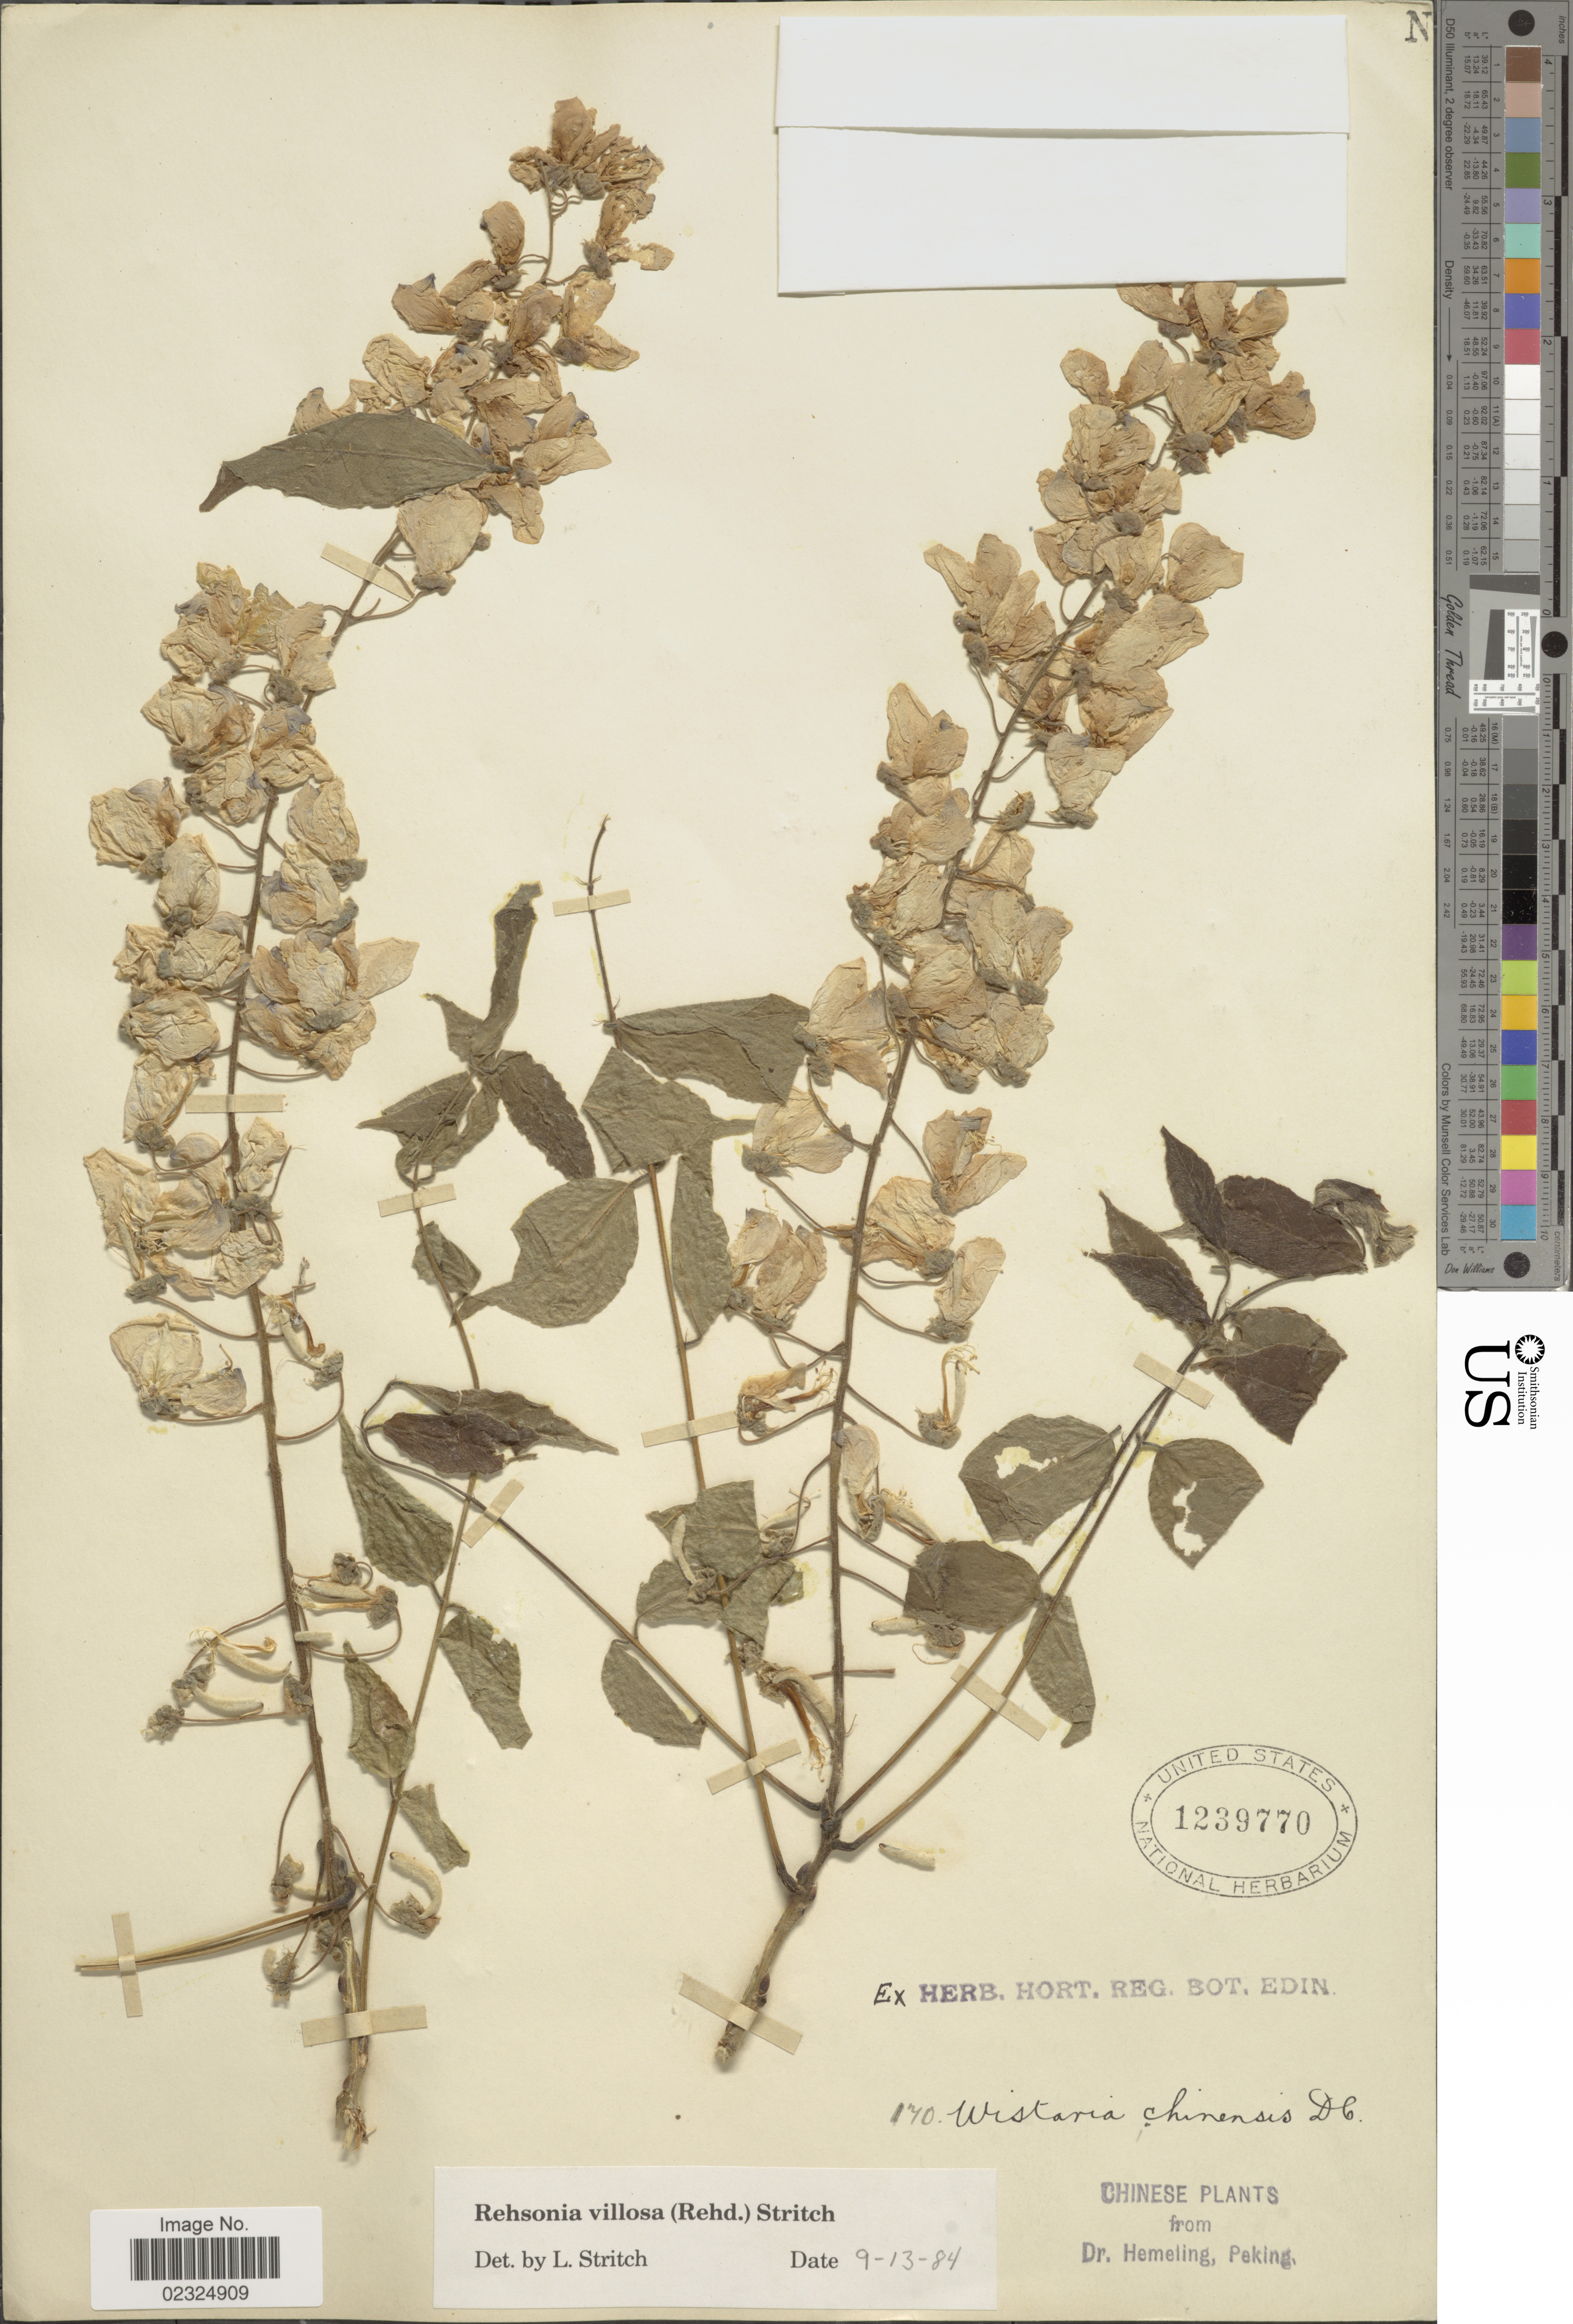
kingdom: Plantae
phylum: Tracheophyta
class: Magnoliopsida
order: Fabales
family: Fabaceae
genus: Wisteria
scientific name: Wisteria villosa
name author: Rehder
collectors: -. Hemeling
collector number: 170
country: China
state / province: Beijing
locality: Peking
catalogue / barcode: US 1239770